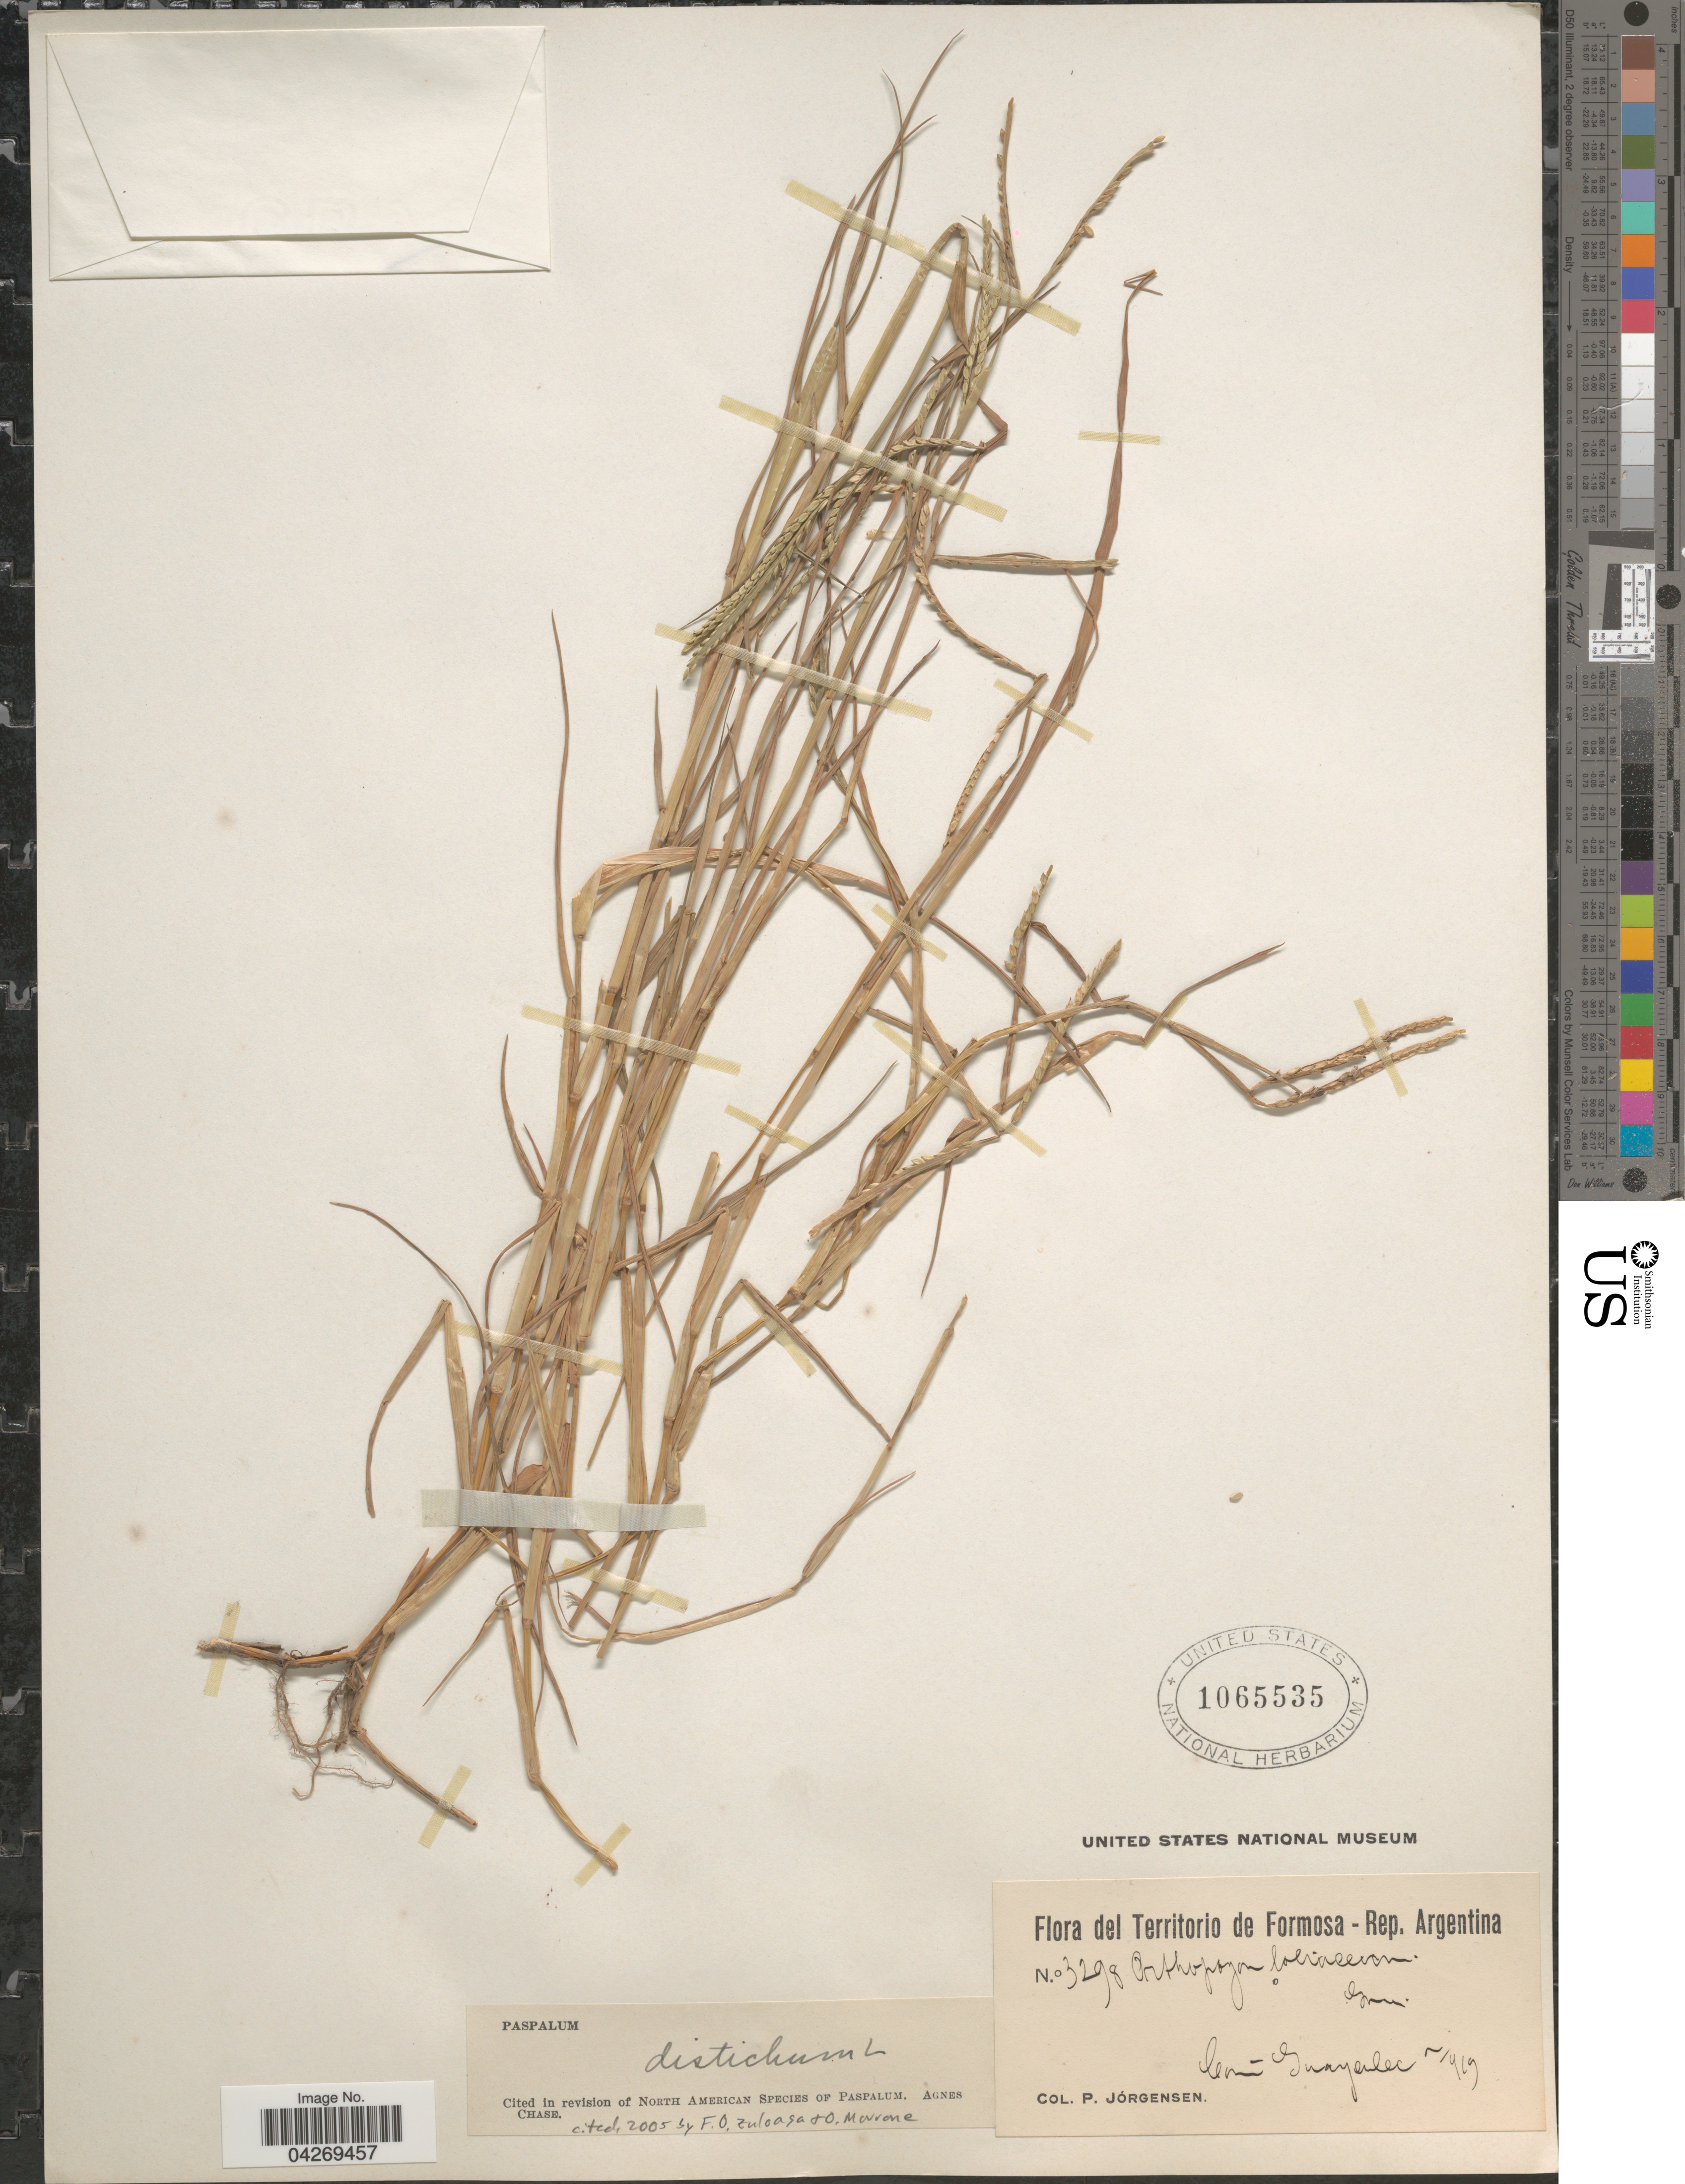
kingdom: Plantae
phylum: Tracheophyta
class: Liliopsida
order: Poales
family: Poaceae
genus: Paspalum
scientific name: Paspalum distichum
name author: L.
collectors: P. Jörgensen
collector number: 3298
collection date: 1969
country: Argentina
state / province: Formosa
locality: Territorio de Formosa - Rep. Argentina. Común Guayalec.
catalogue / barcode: US 1065535